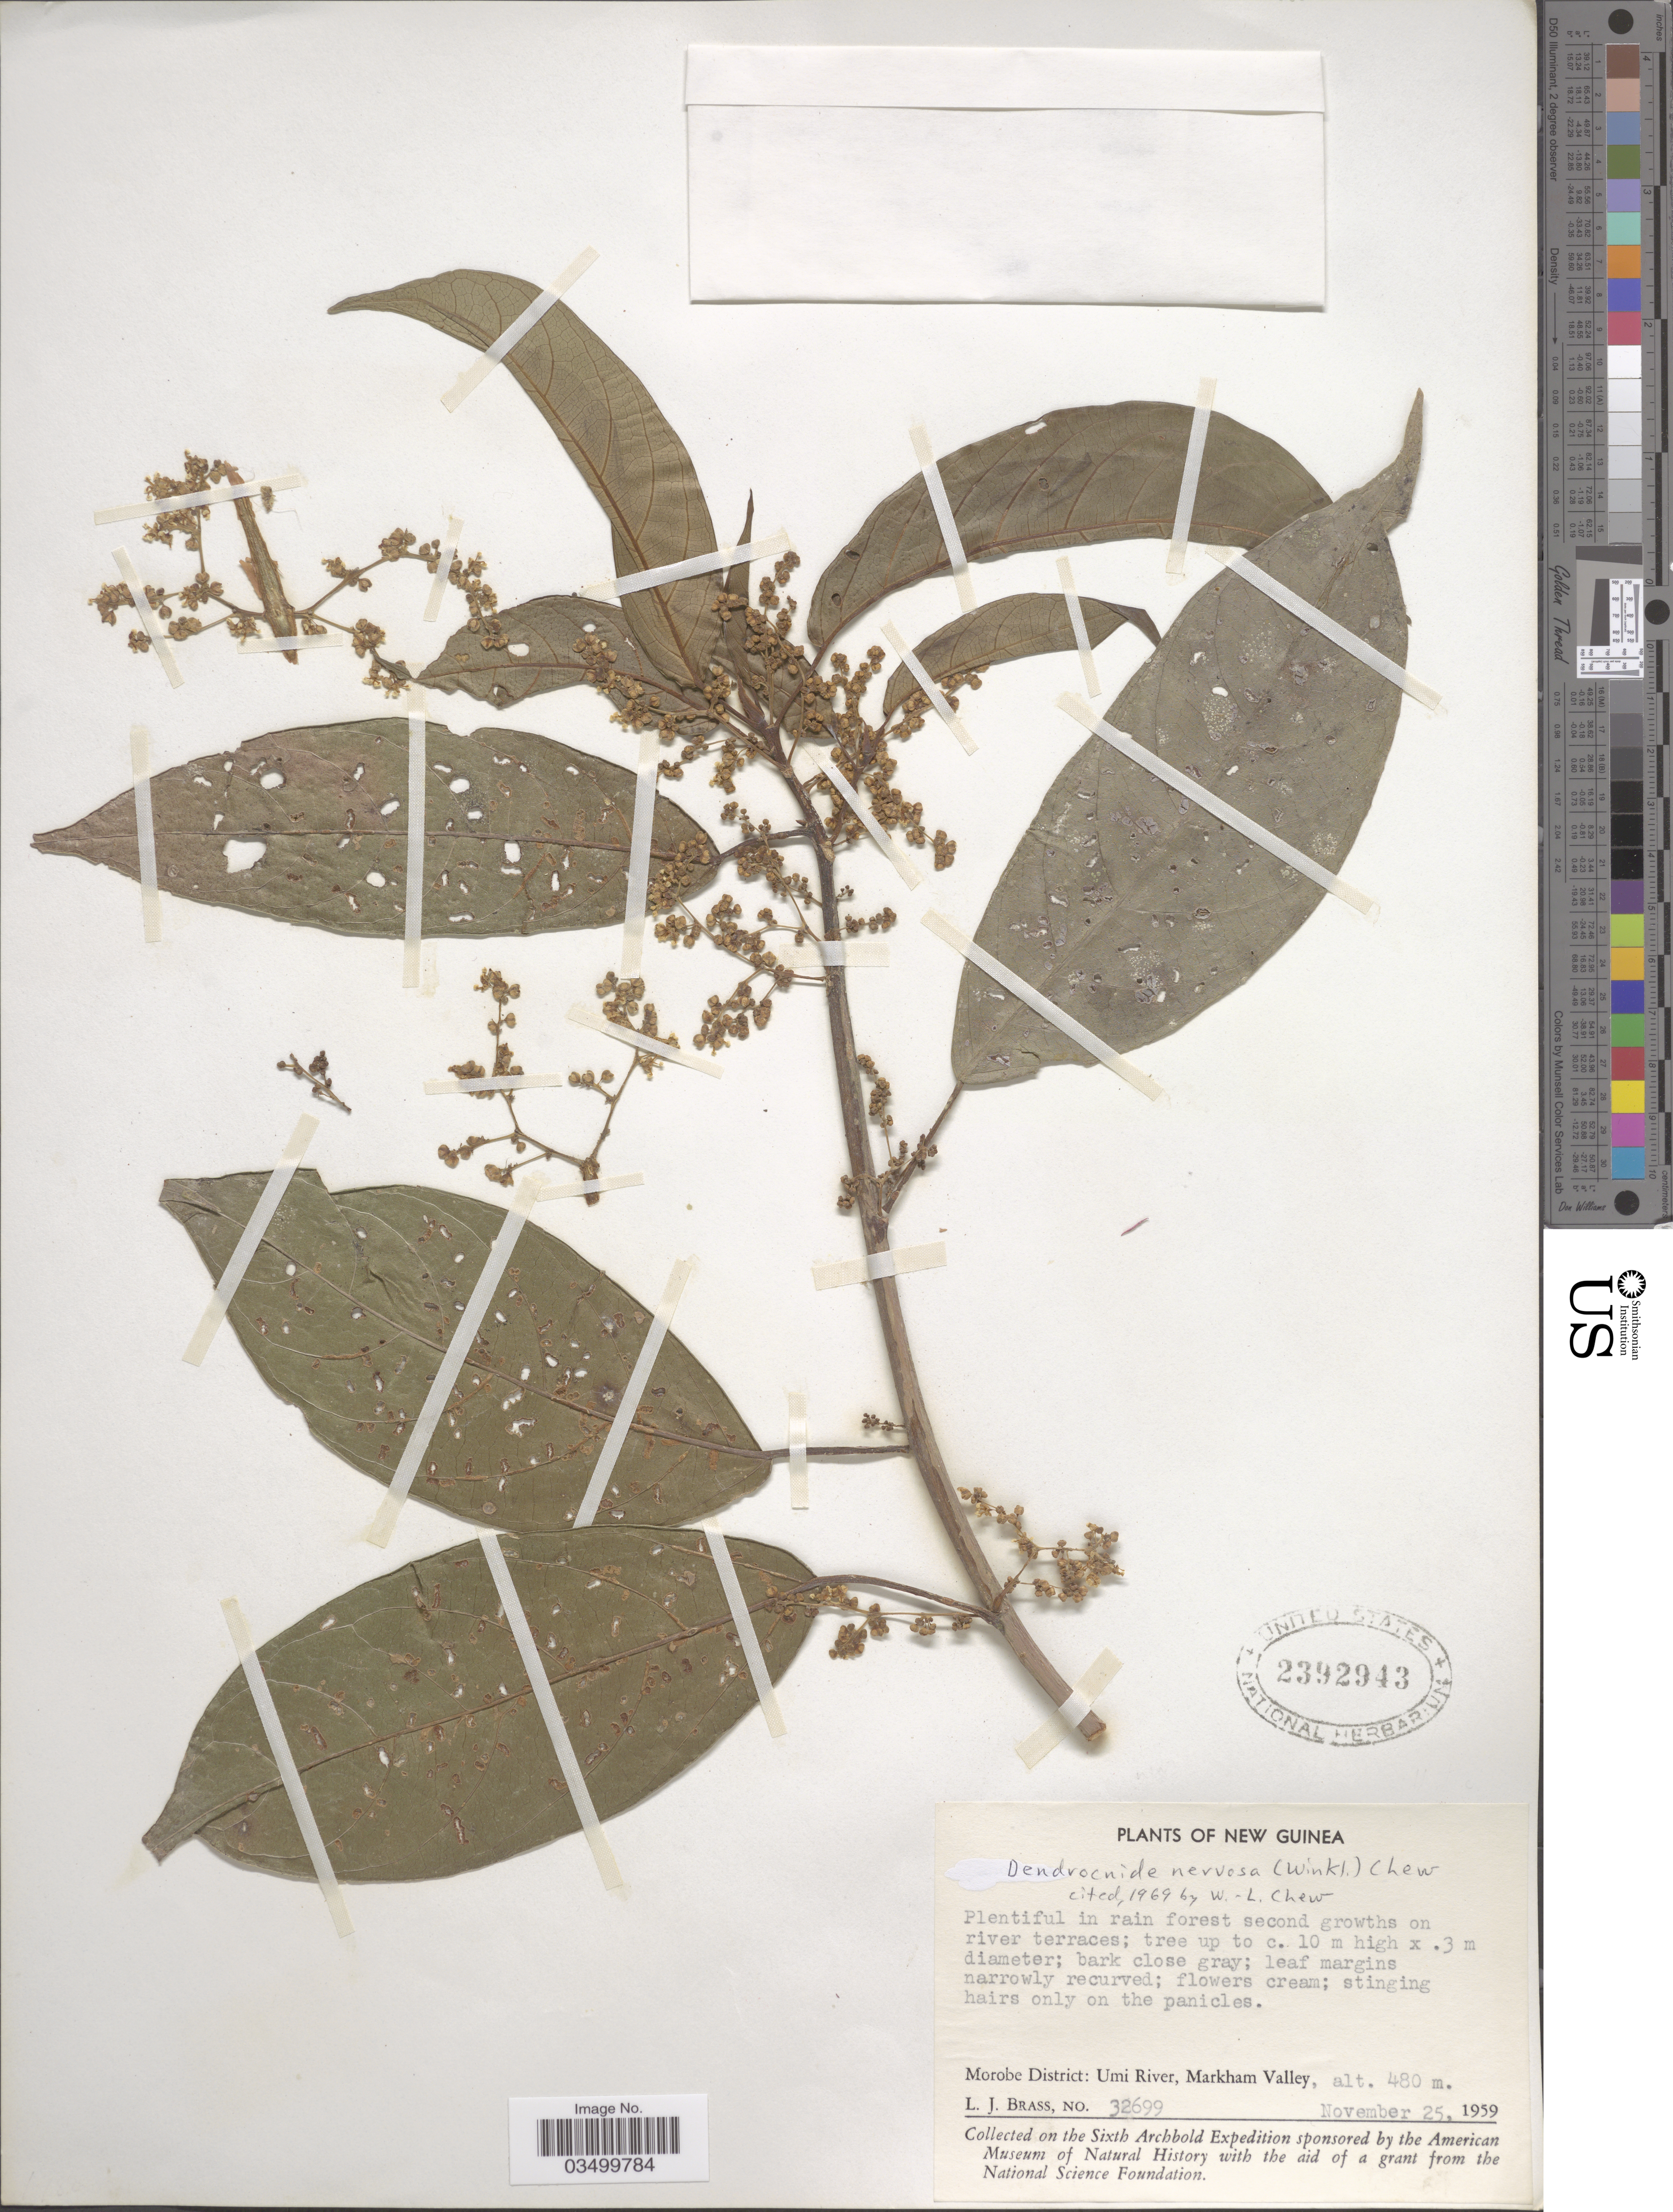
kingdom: Plantae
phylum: Tracheophyta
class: Magnoliopsida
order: Rosales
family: Urticaceae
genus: Dendrocnide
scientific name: Dendrocnide nervosa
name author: Chew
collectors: L. J. Brass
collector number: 32699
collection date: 1959-11-25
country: Papua New Guinea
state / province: Morobe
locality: New Guinea. Morobe District: Umi River, Markham Valley.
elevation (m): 480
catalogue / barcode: US 2392943